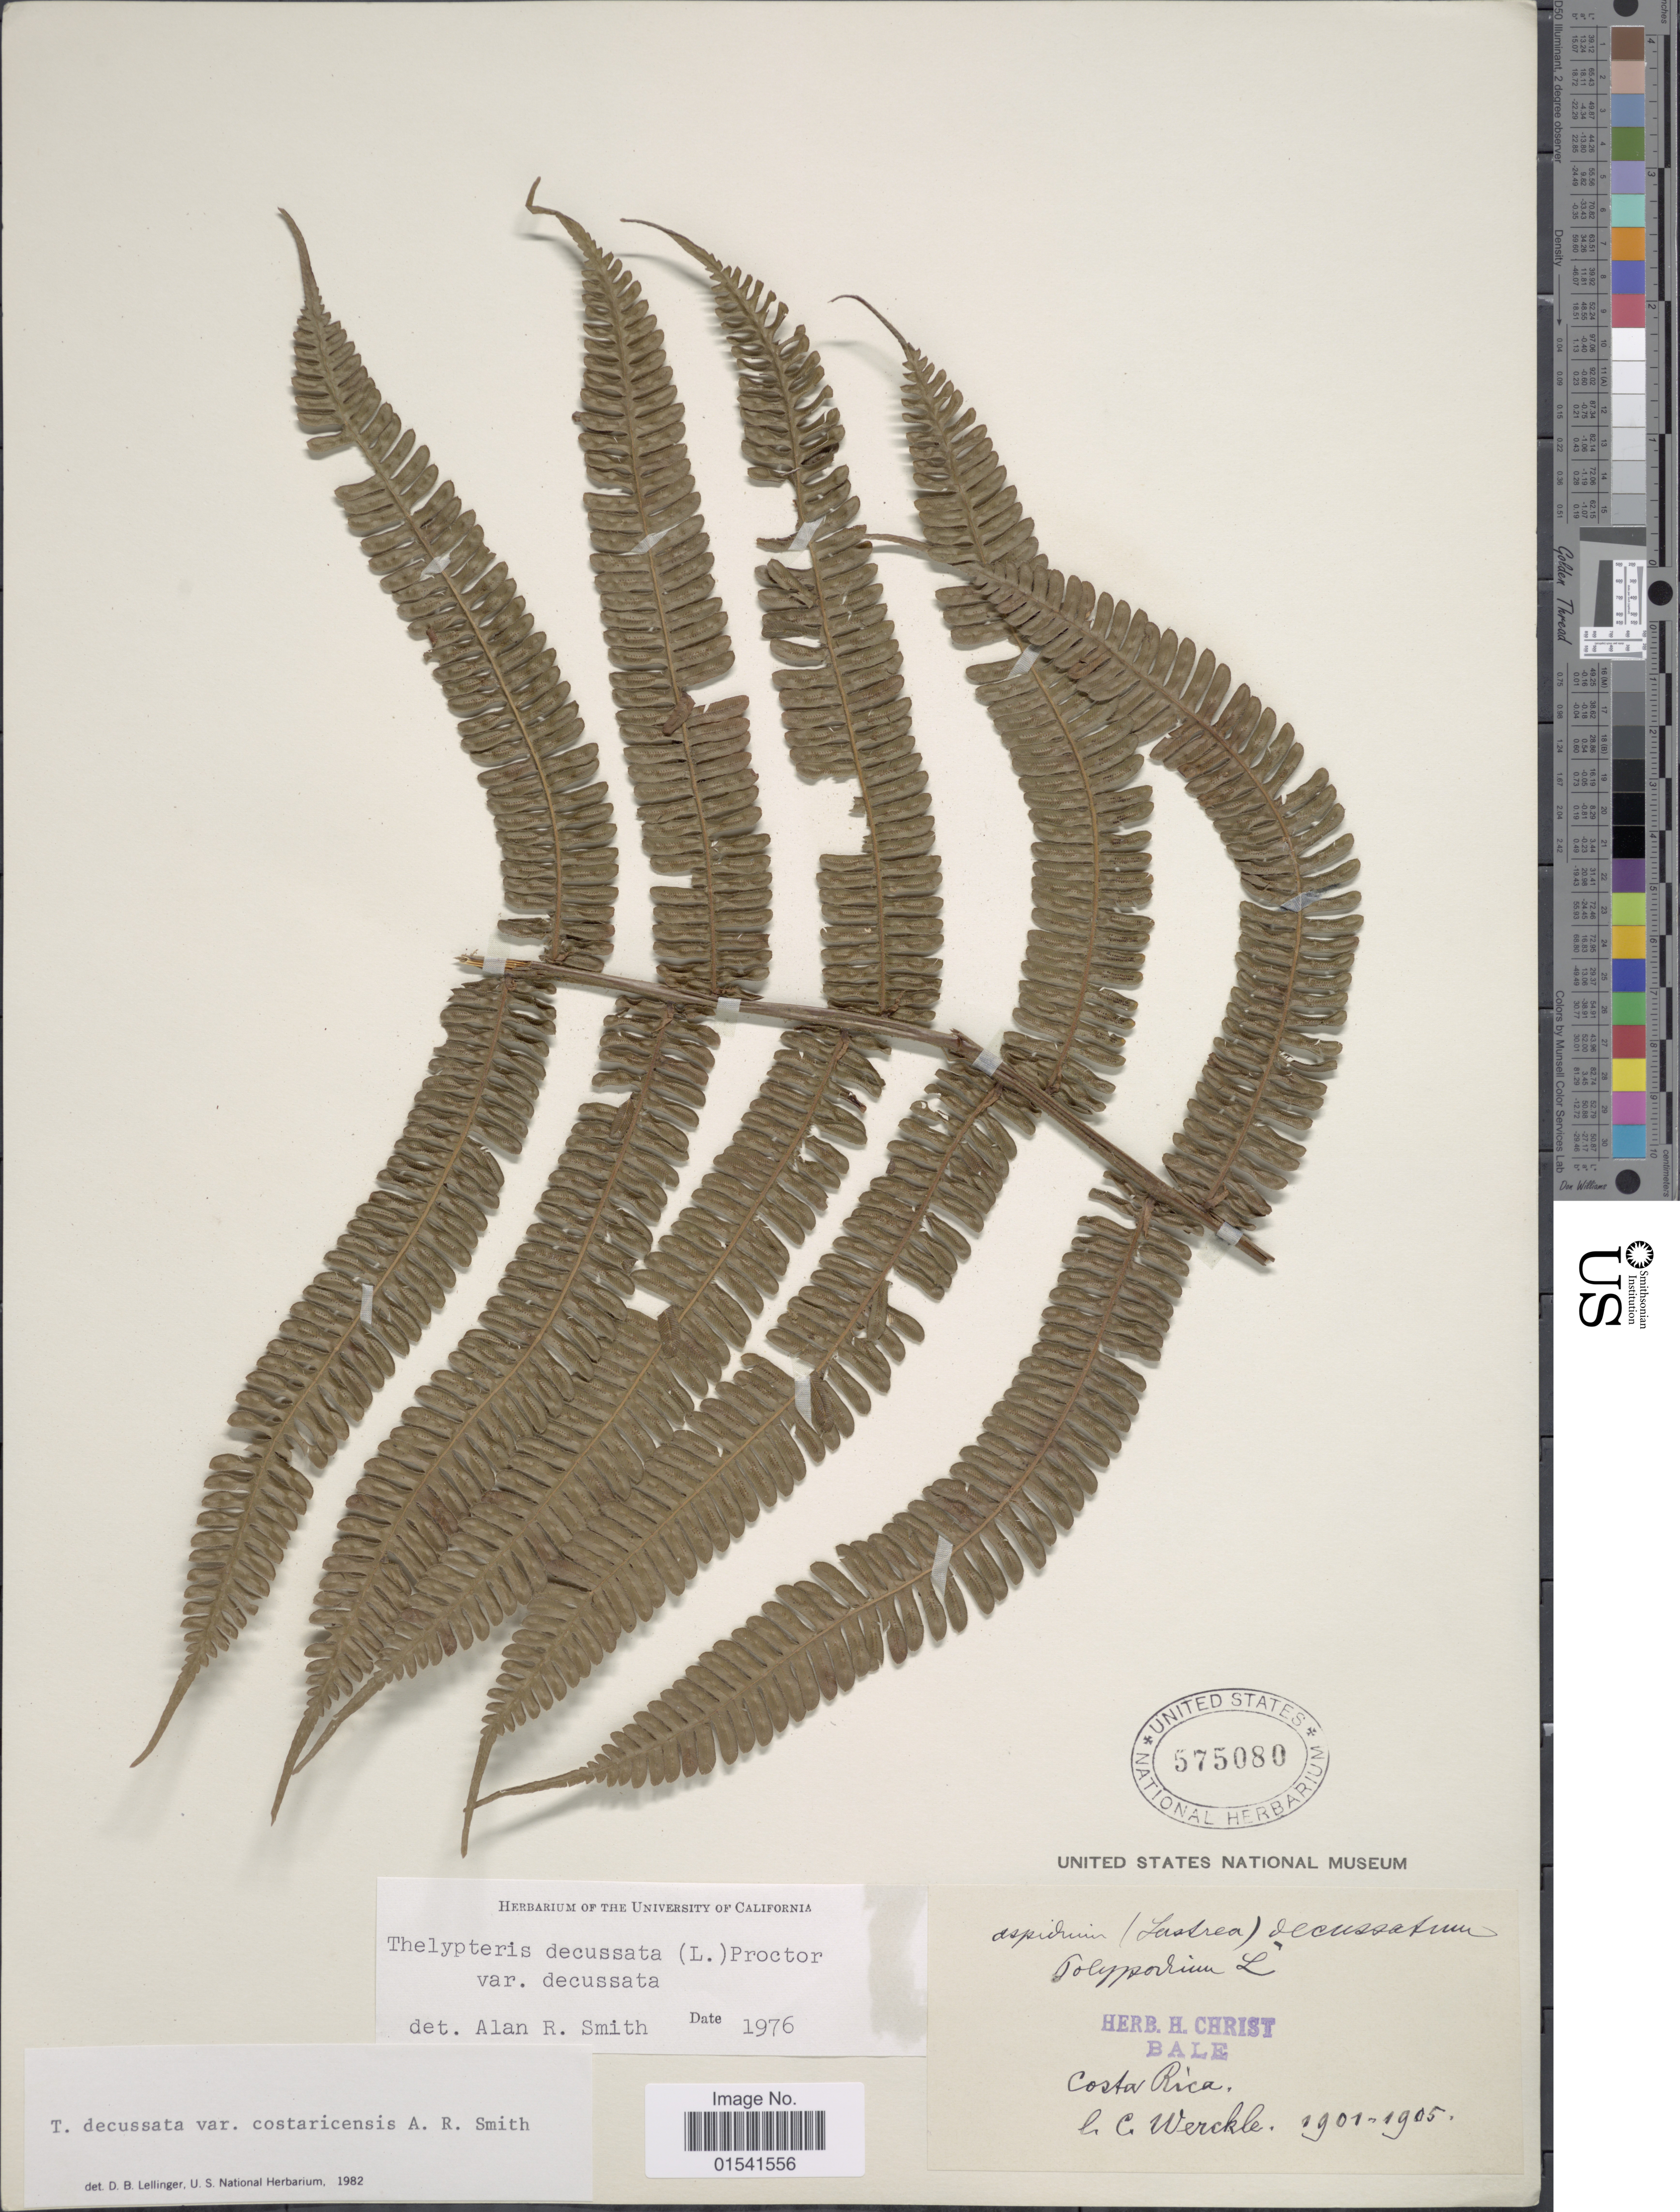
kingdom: Plantae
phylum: Tracheophyta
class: Polypodiopsida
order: Polypodiales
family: Thelypteridaceae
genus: Steiropteris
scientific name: Steiropteris decussata (L.) comb. nov., ined. 2015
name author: (L.)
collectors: C. C Wercklé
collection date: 1901/1905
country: Costa Rica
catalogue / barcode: US 575080